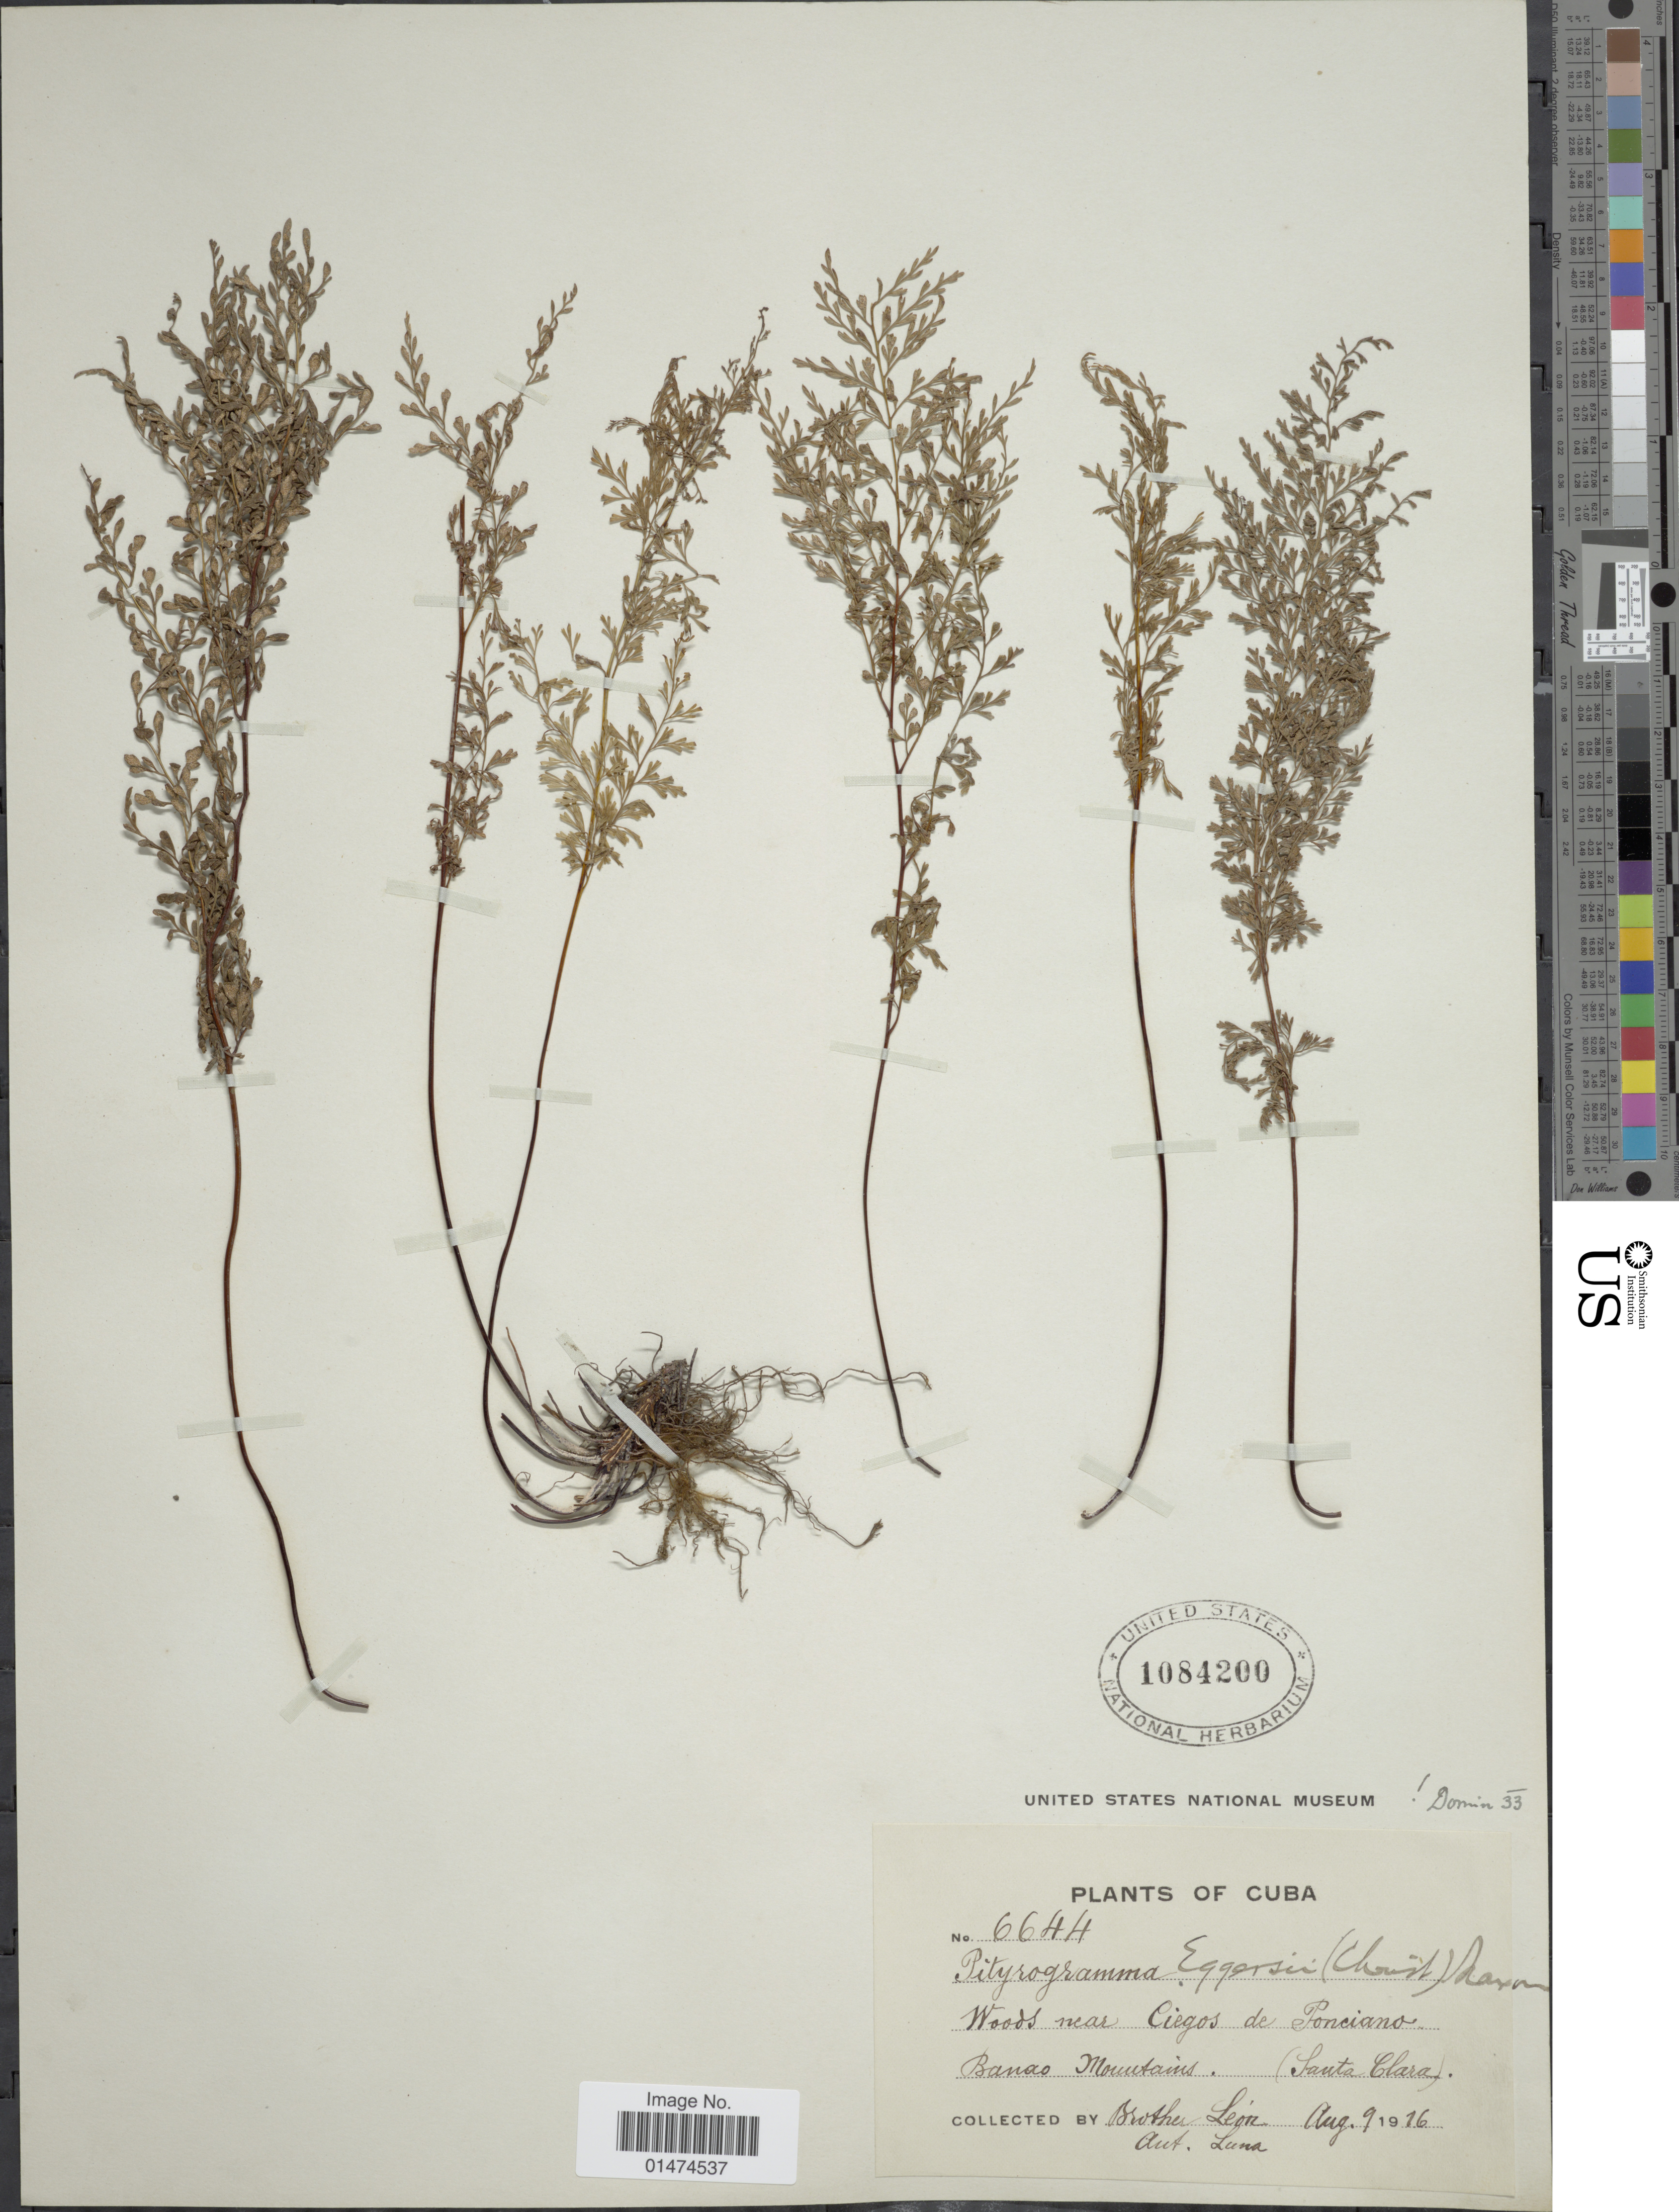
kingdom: Plantae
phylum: Tracheophyta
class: Polypodiopsida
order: Polypodiales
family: Pteridaceae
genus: Pityrogramma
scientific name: Pityrogramma eggersii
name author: (Christ) Maxon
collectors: Bro. León & A. Luna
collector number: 6644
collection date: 1916-08-09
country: Cuba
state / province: Las Villas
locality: Woods near Ciegos de Ponciano, Banao Mountains. (Santa Clara).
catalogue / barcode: US 1084200